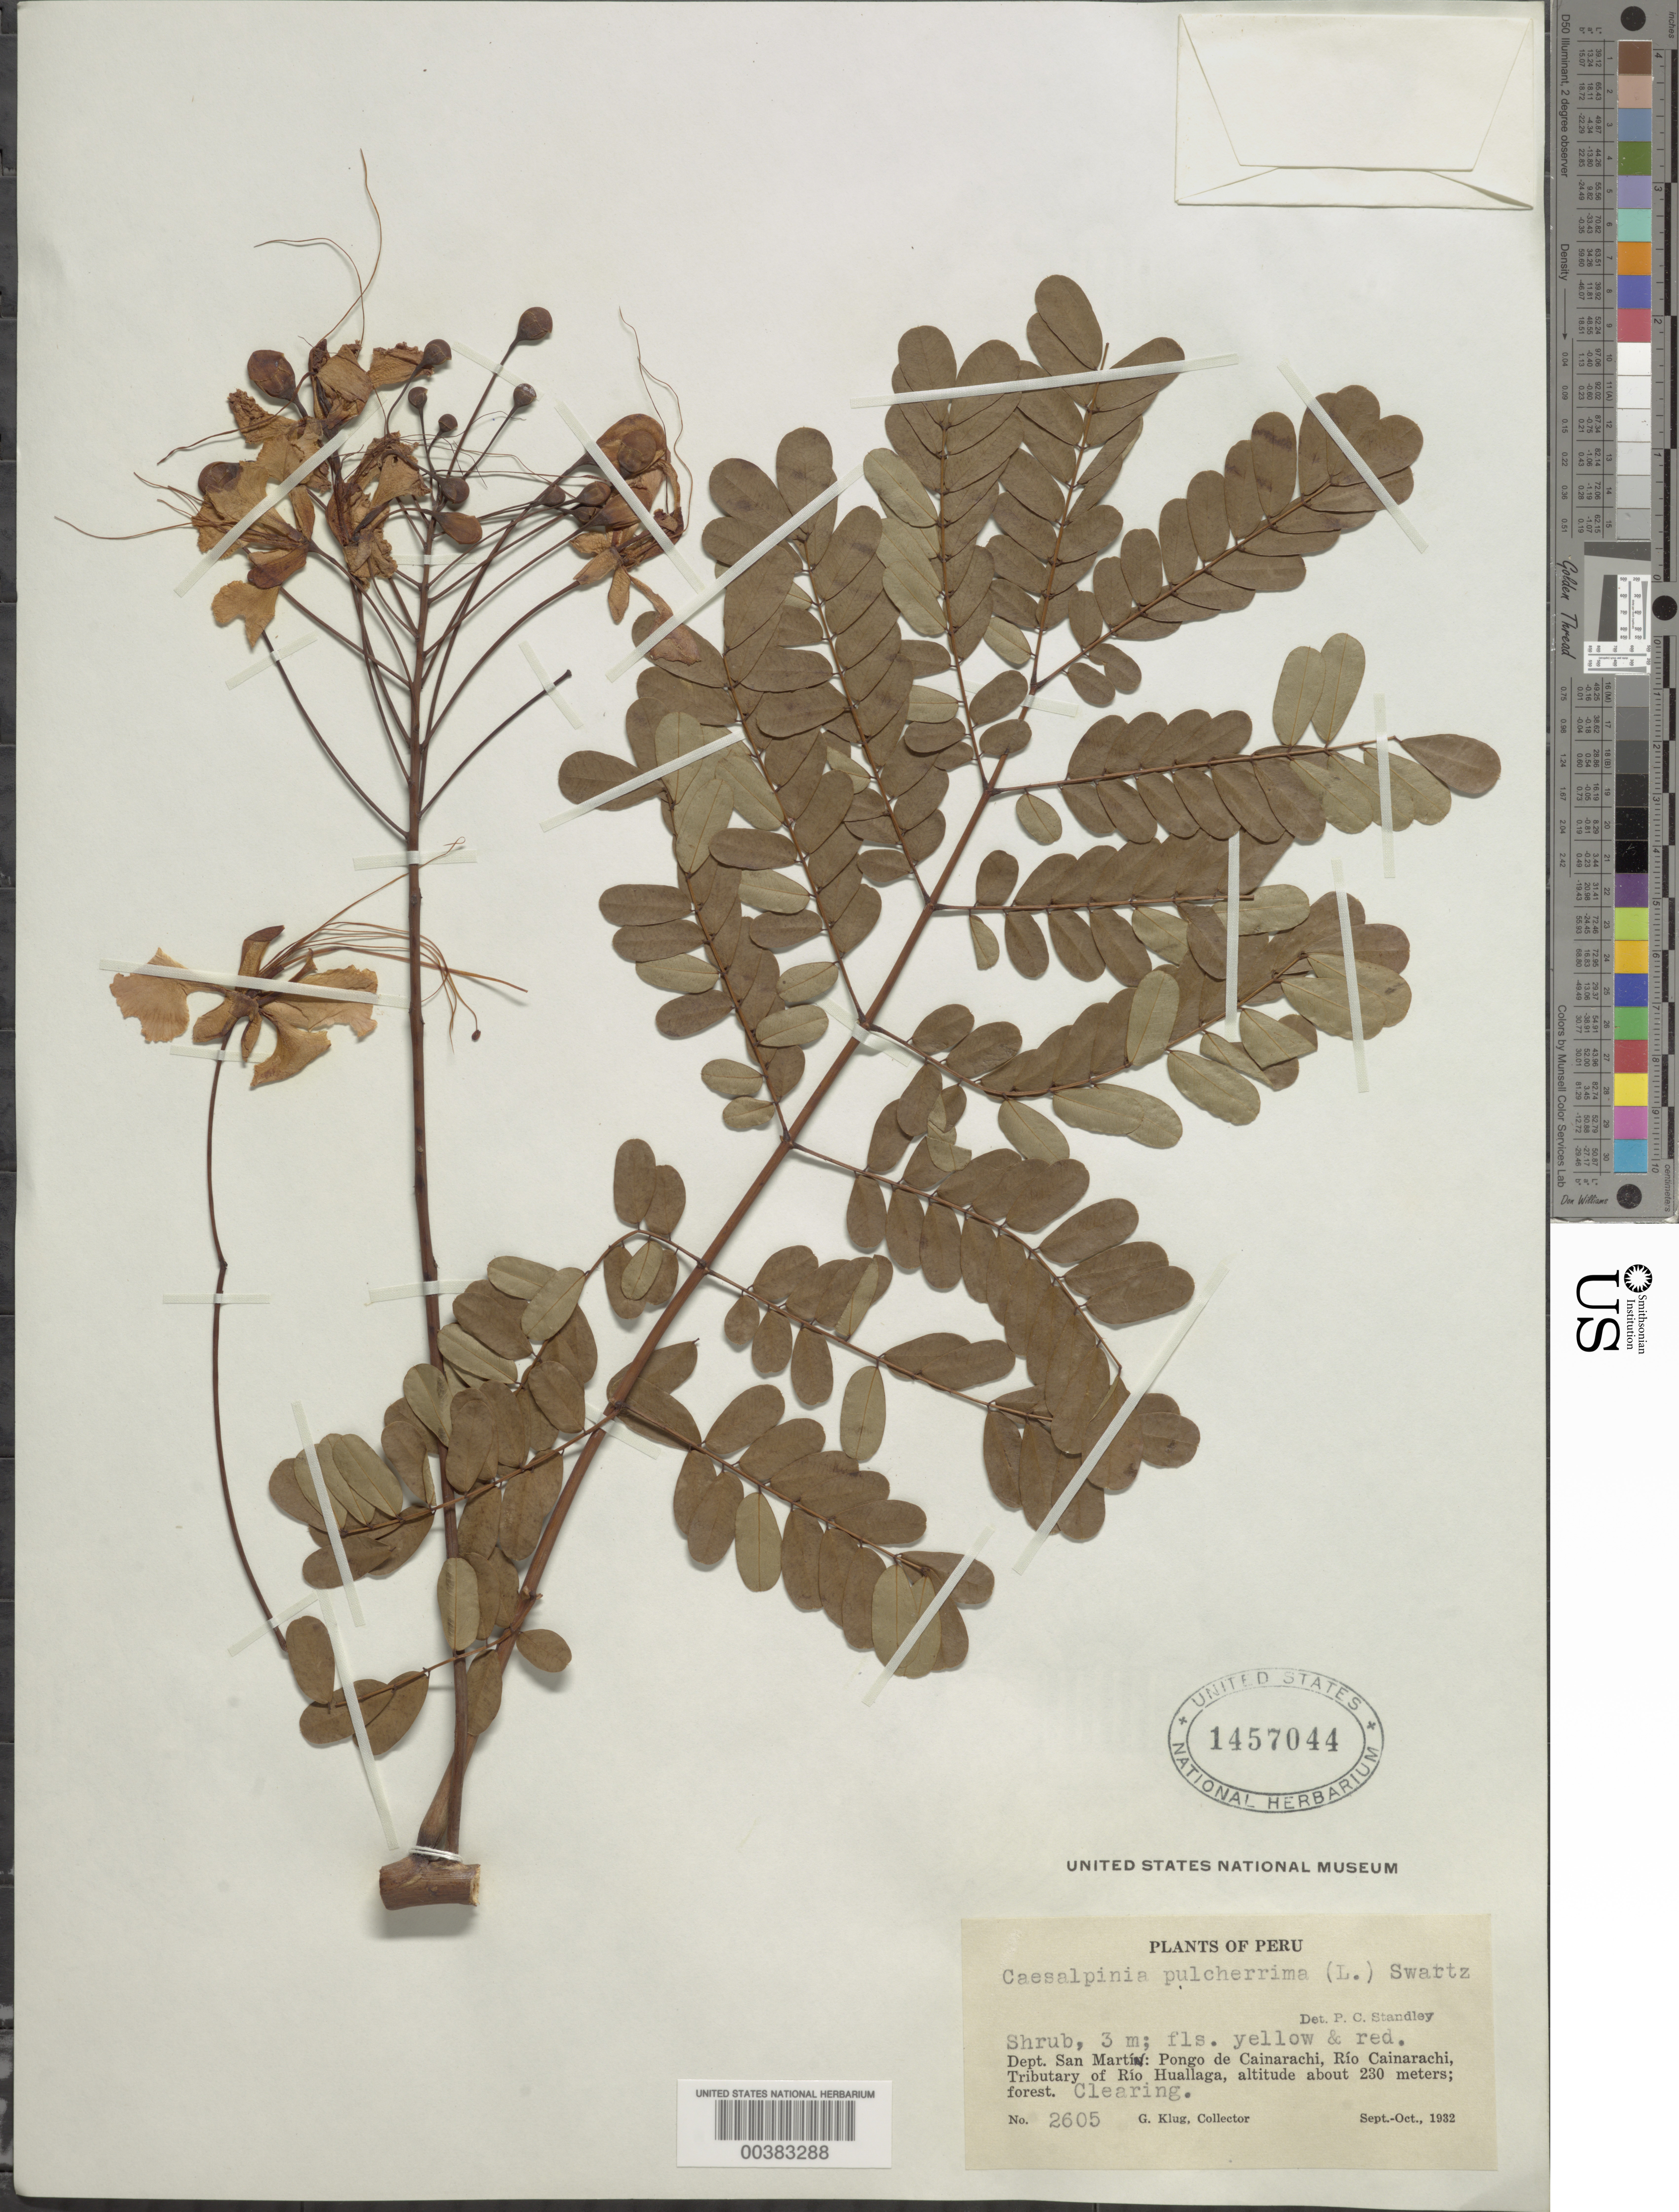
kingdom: Plantae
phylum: Tracheophyta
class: Magnoliopsida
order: Fabales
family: Fabaceae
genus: Caesalpinia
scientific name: Caesalpinia pulcherrima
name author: (L.) Sw.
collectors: G. Klug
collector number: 2605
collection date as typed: Sep 1932 to -- Oct 1932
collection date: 1932-09/1932-10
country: Peru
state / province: San Martín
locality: Pongo de cainarachi, rio cainarachi, tributary of rio huallaga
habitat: Clearing; forest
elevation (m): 230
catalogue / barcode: US 1457044